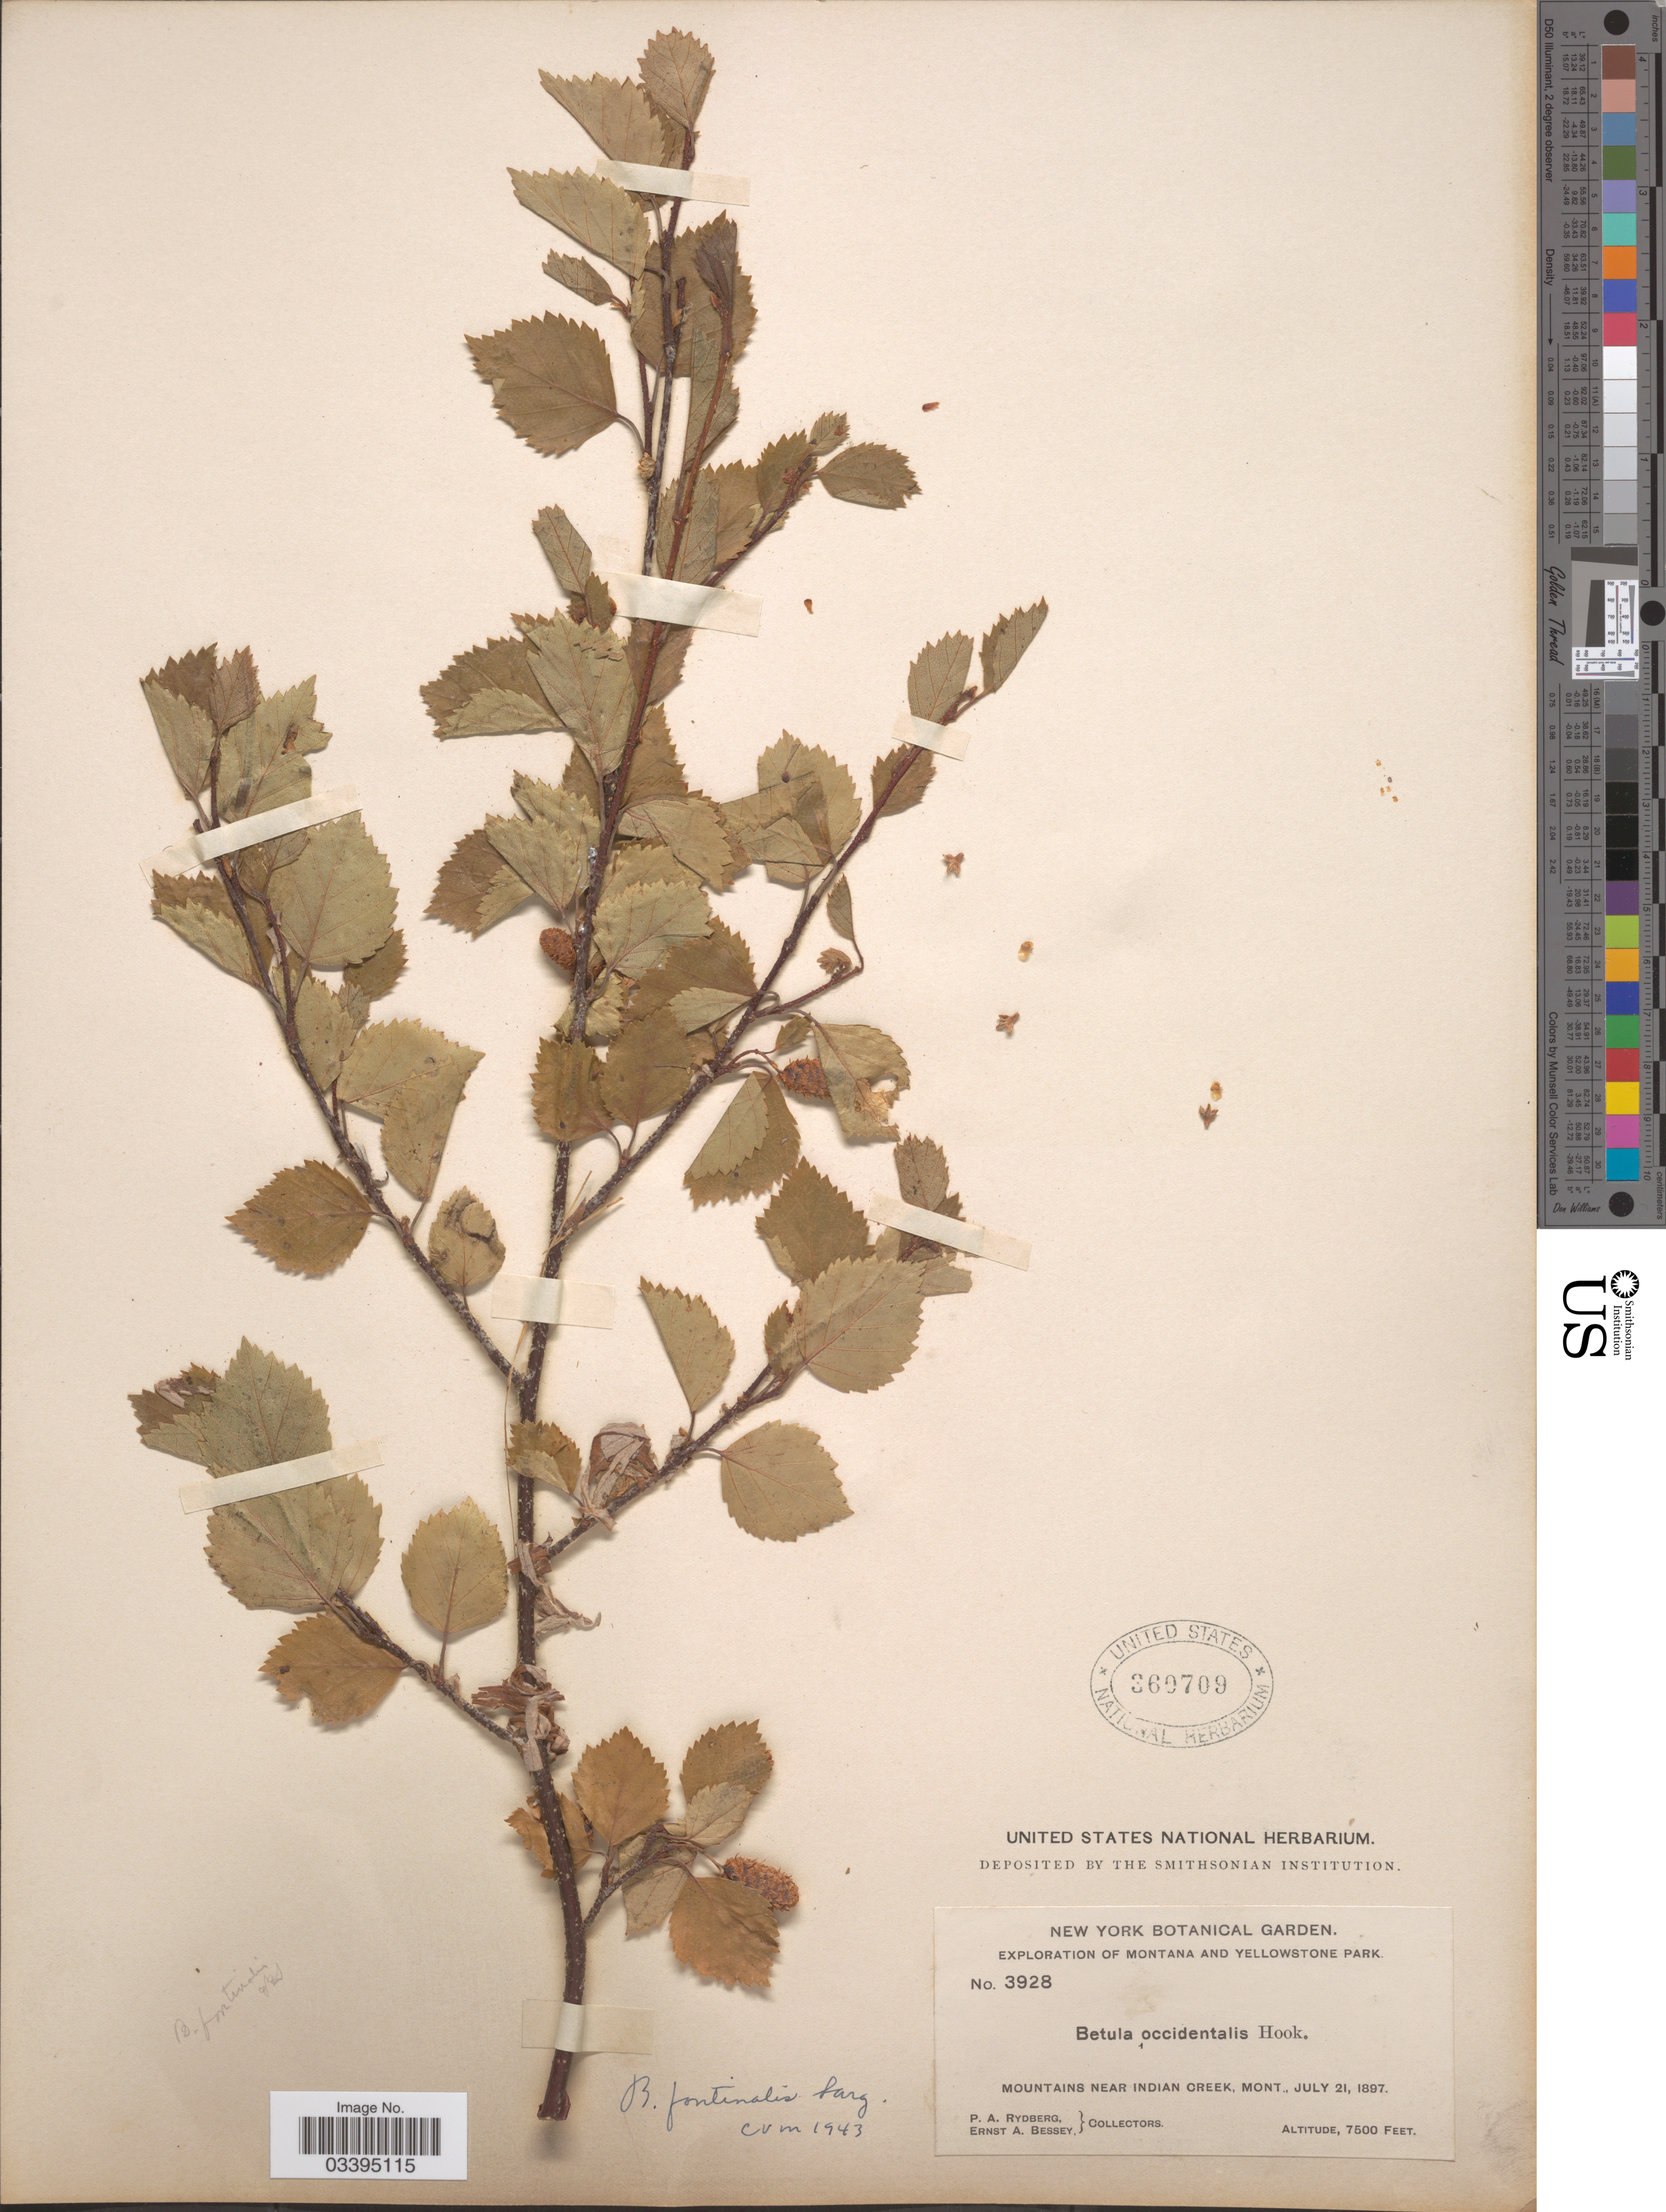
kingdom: Plantae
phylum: Tracheophyta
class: Magnoliopsida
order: Fagales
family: Betulaceae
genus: Betula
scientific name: Betula fontinalis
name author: Sarg.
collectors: P. A. Rydberg & E. A. Bessey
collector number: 3928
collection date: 1897-07-21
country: United States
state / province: Montana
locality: Yellowstone Park. [unsure placement] Mountains near Indian Creek.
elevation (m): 2286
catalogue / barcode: US 360709